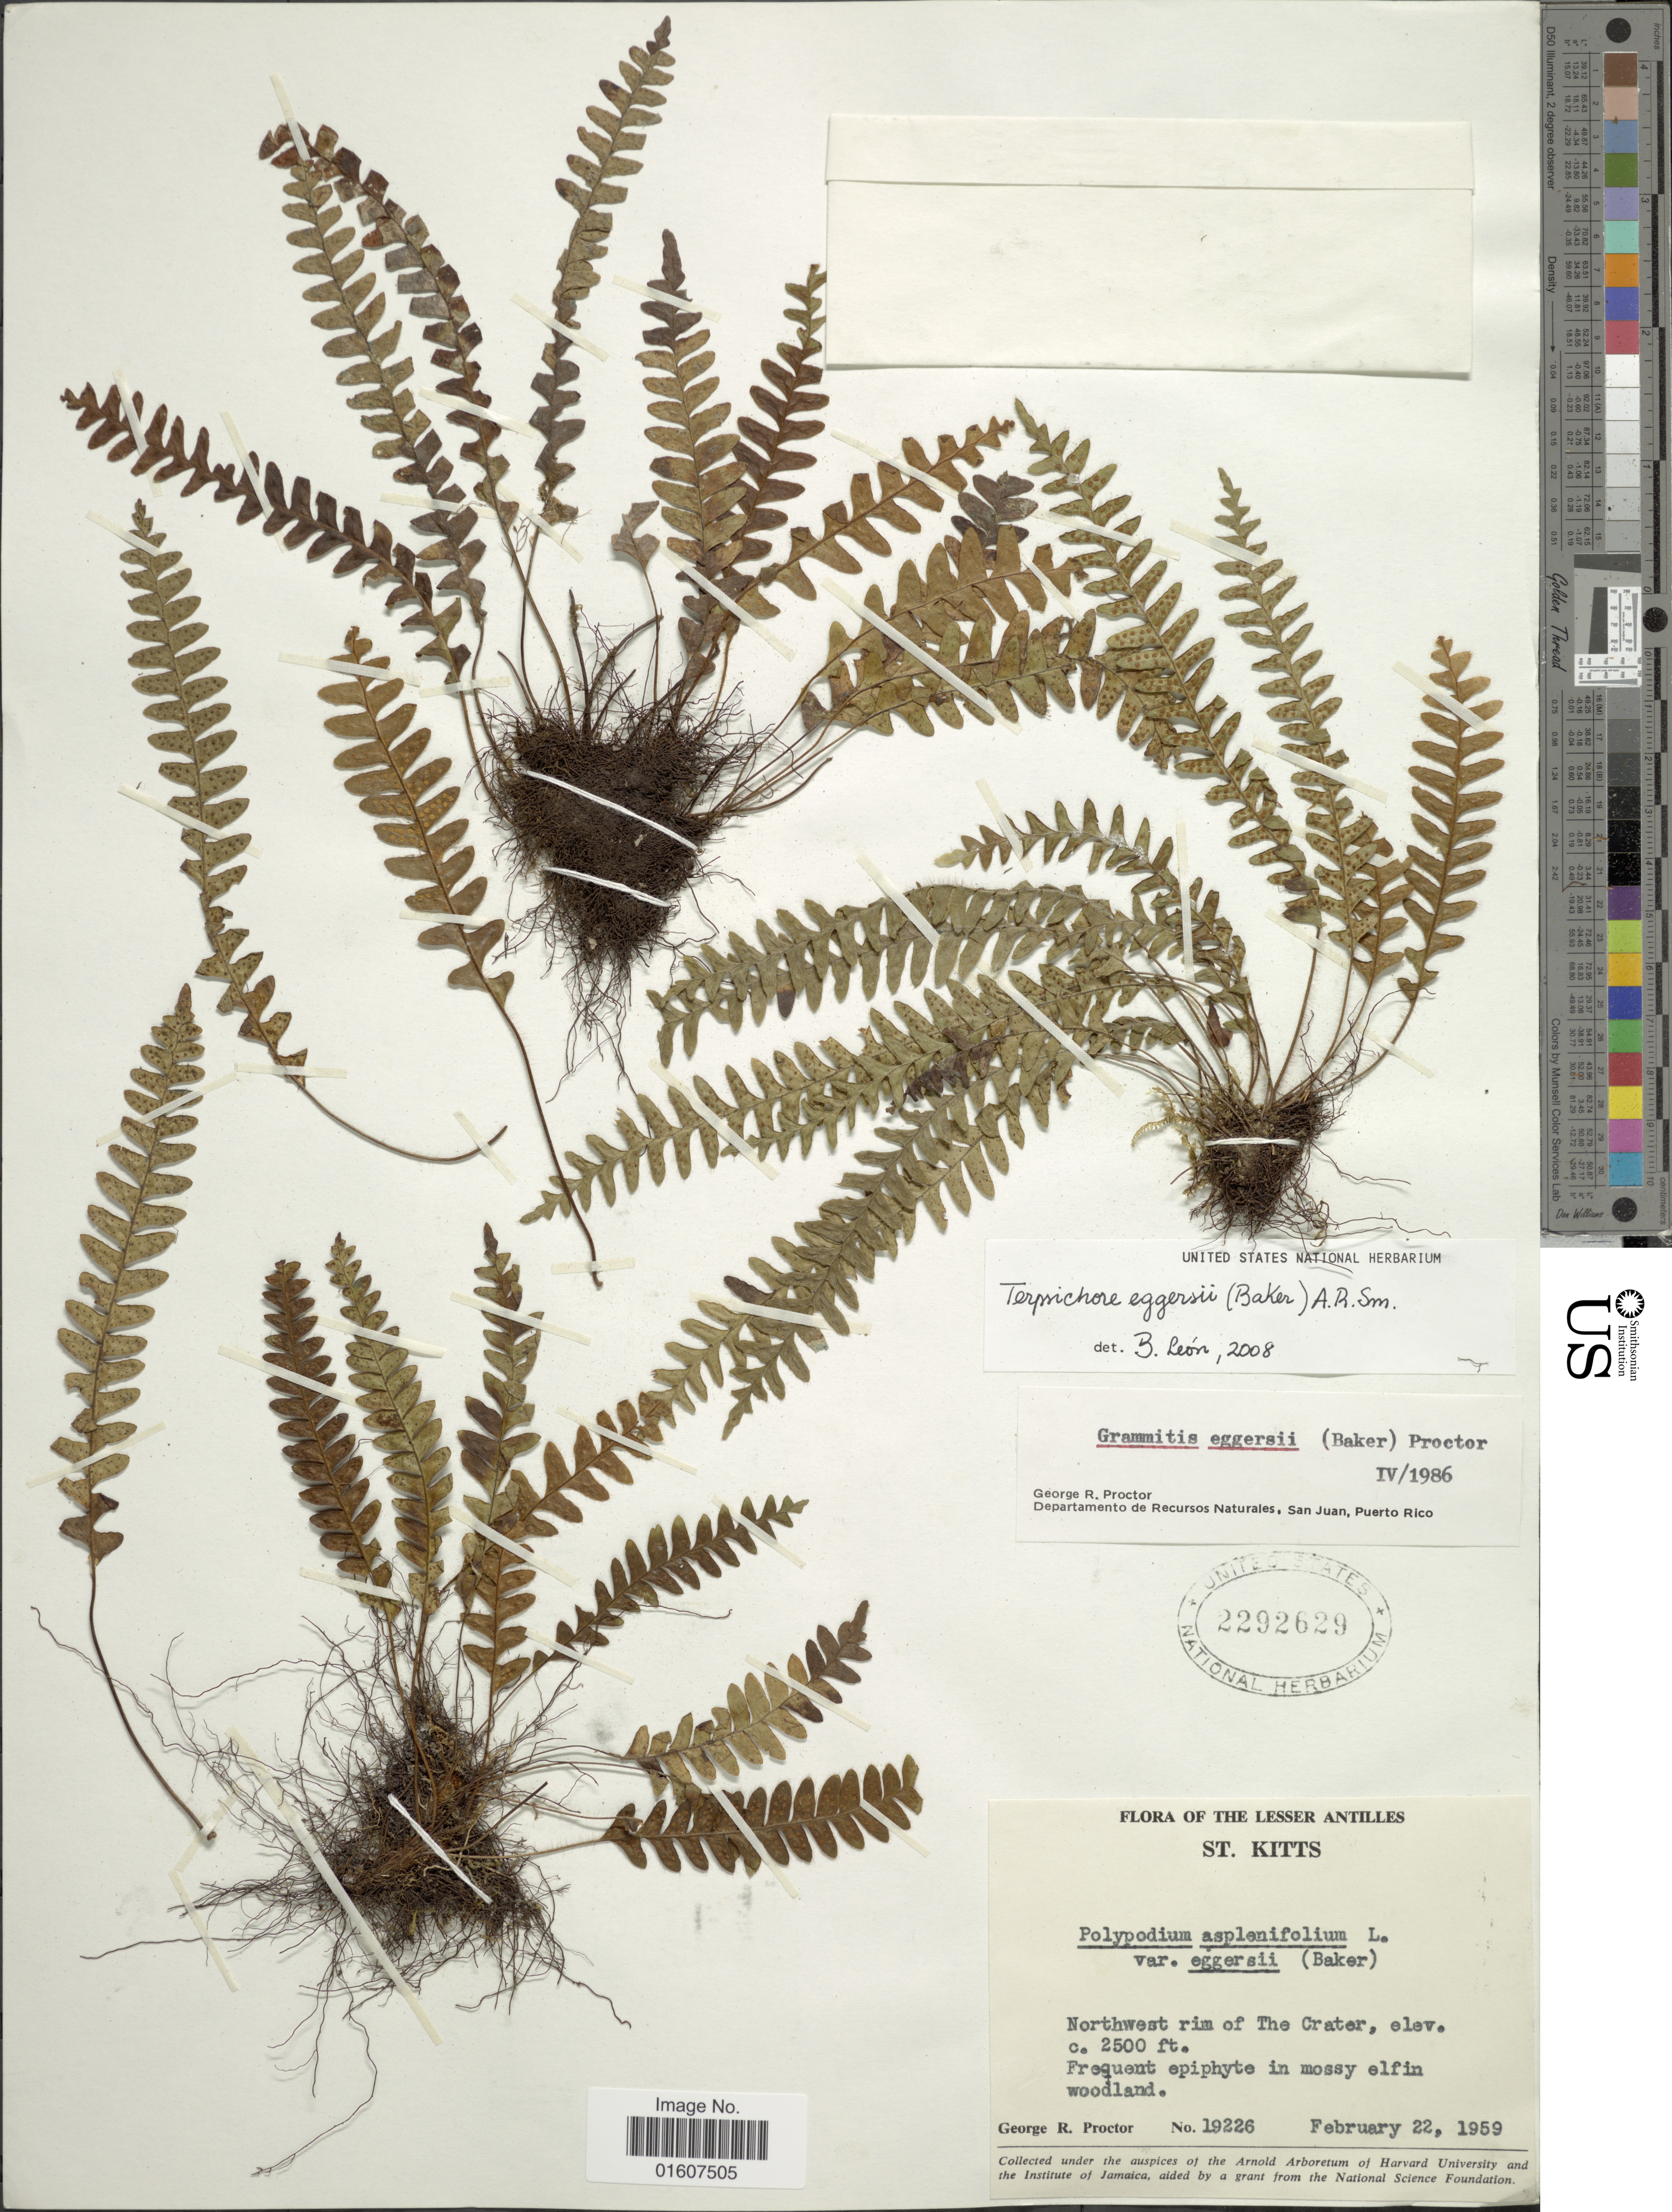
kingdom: Plantae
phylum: Tracheophyta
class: Polypodiopsida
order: Polypodiales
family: Polypodiaceae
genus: Terpsichore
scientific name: Terpsichore eggersii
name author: (Baker ex Hook.) A.R. Sm.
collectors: G. R. Proctor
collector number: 19226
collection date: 1959-02-22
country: St. Christopher-Nevis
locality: The Lesser Antilles, St. Kitts, Northwest rim of The Crater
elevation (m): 762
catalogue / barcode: US 2292629